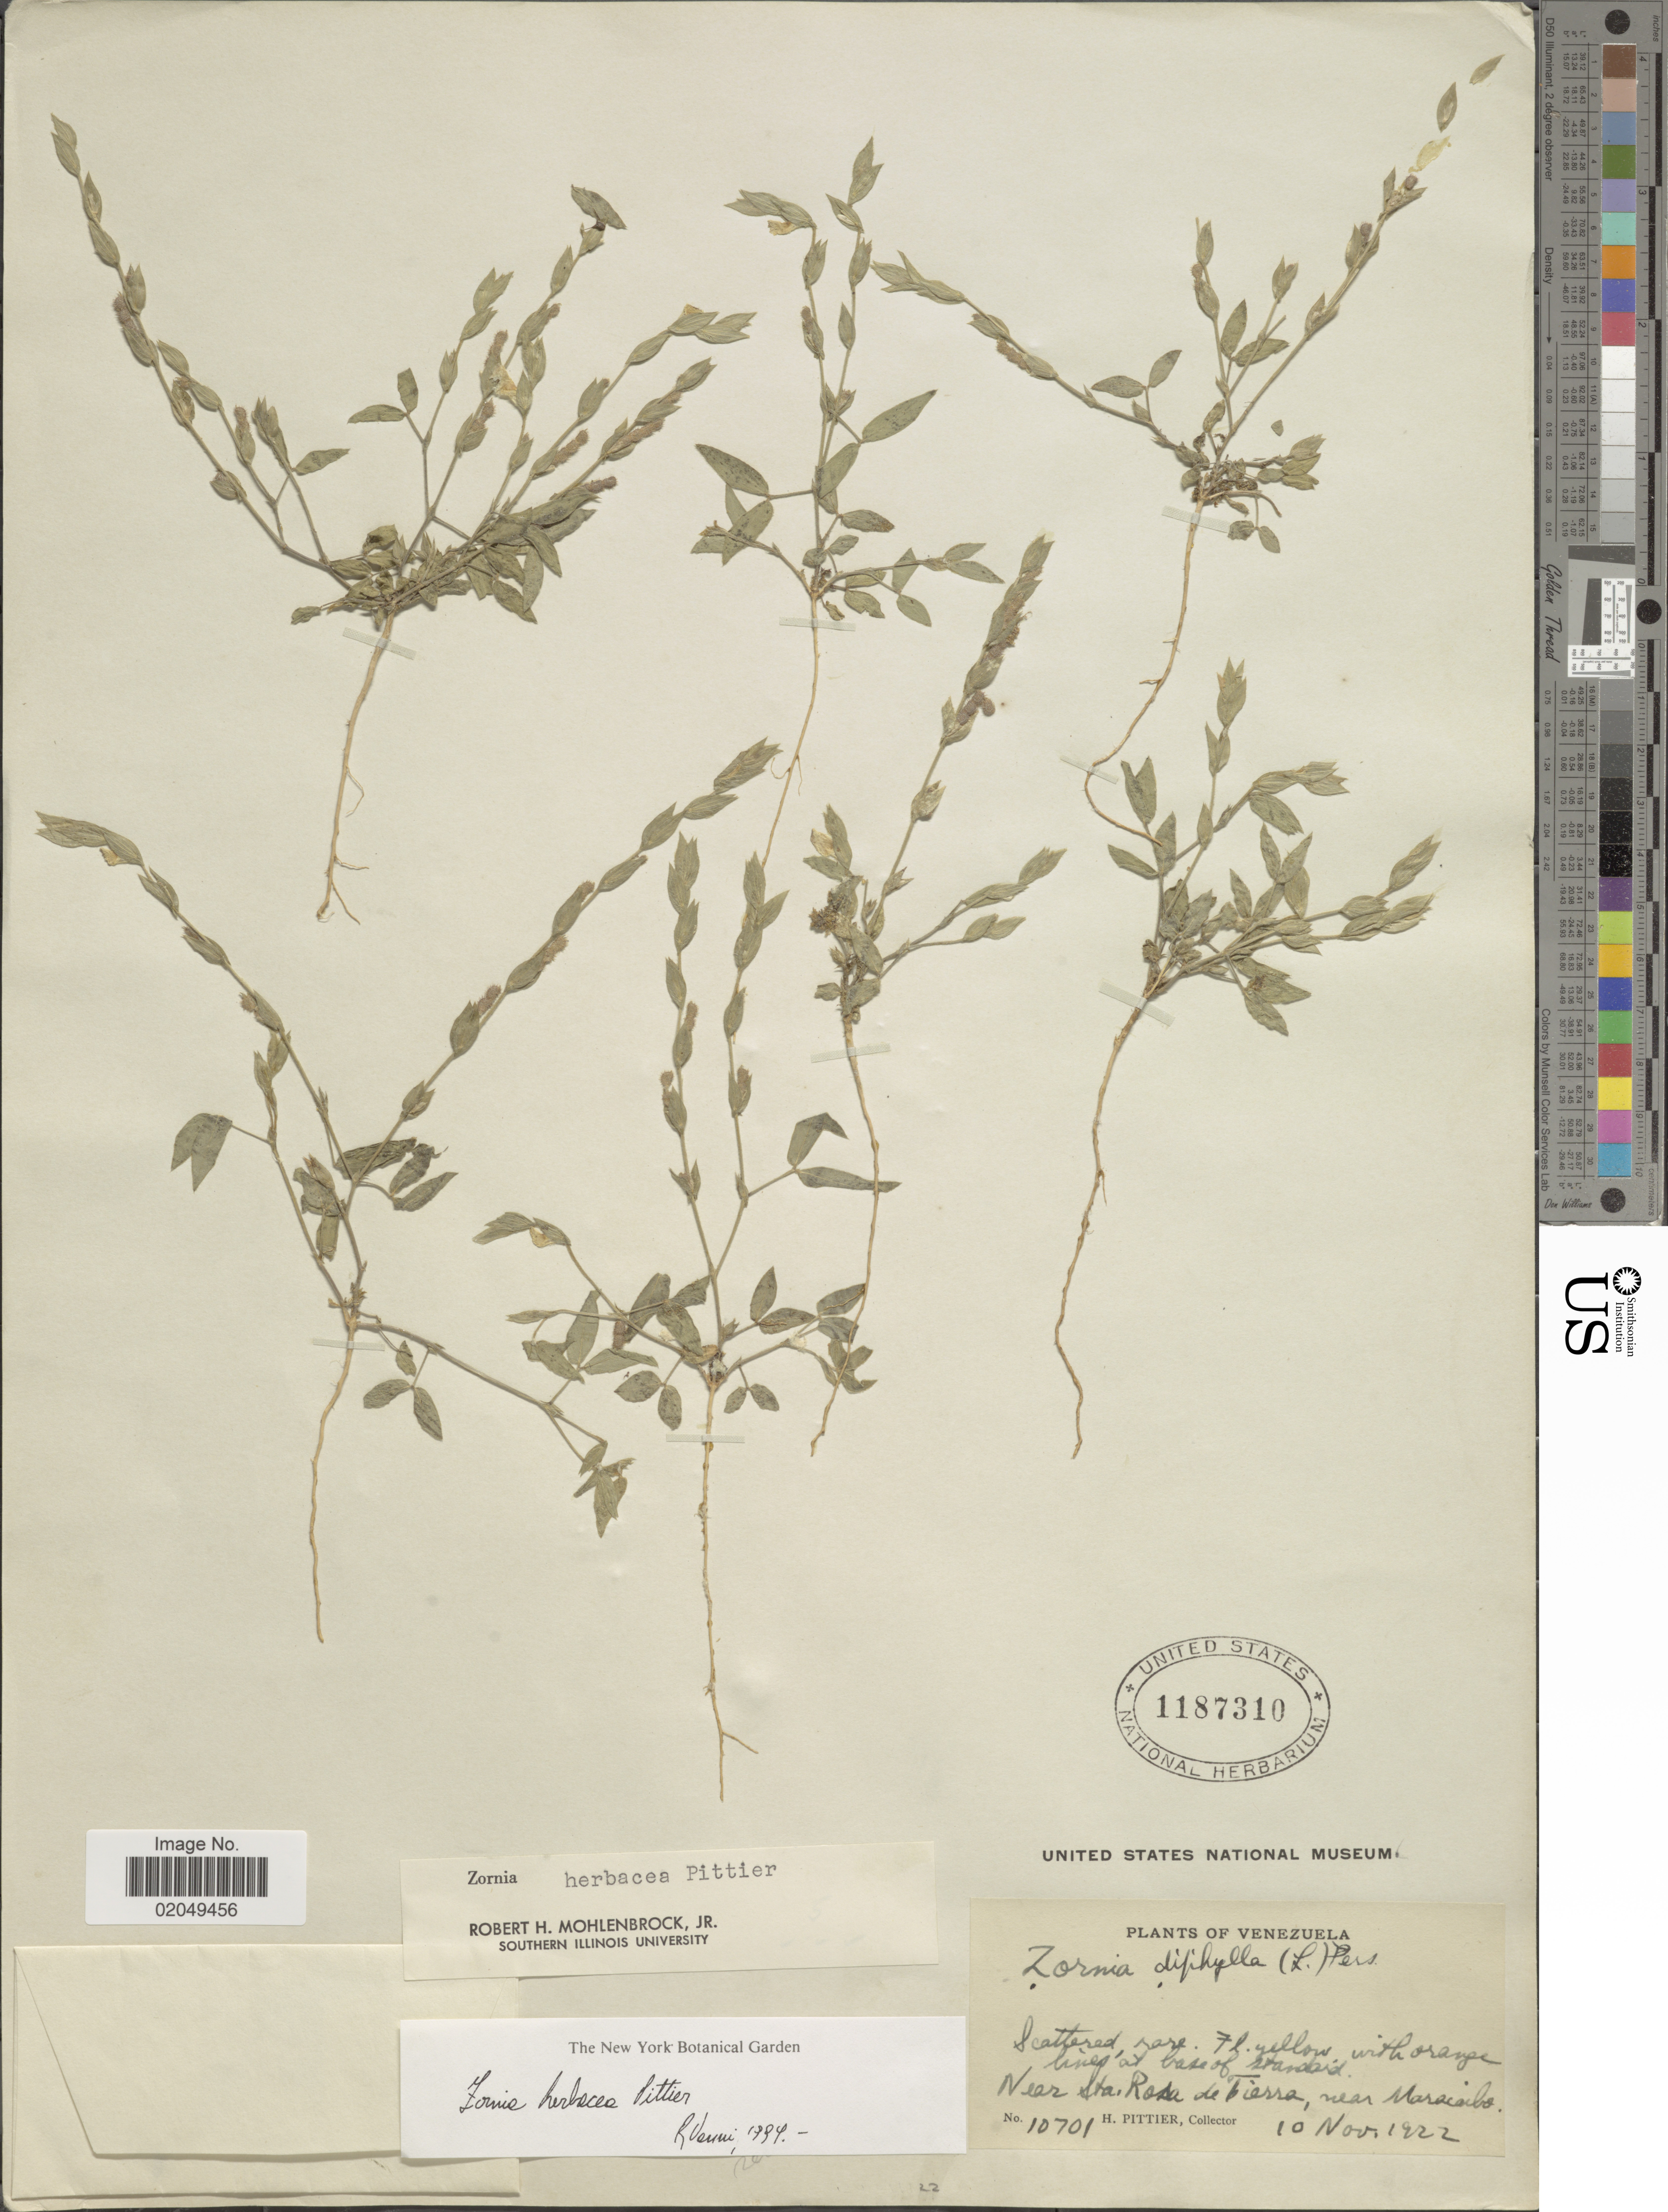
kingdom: Plantae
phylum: Tracheophyta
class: Magnoliopsida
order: Fabales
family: Fabaceae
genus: Zornia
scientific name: Zornia herbacea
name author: Pittier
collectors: H. F. Pittier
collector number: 10701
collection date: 1922-11-10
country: Venezuela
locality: Near Sta. Rosa de Tierra, near Maracaibo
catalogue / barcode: US 1187310